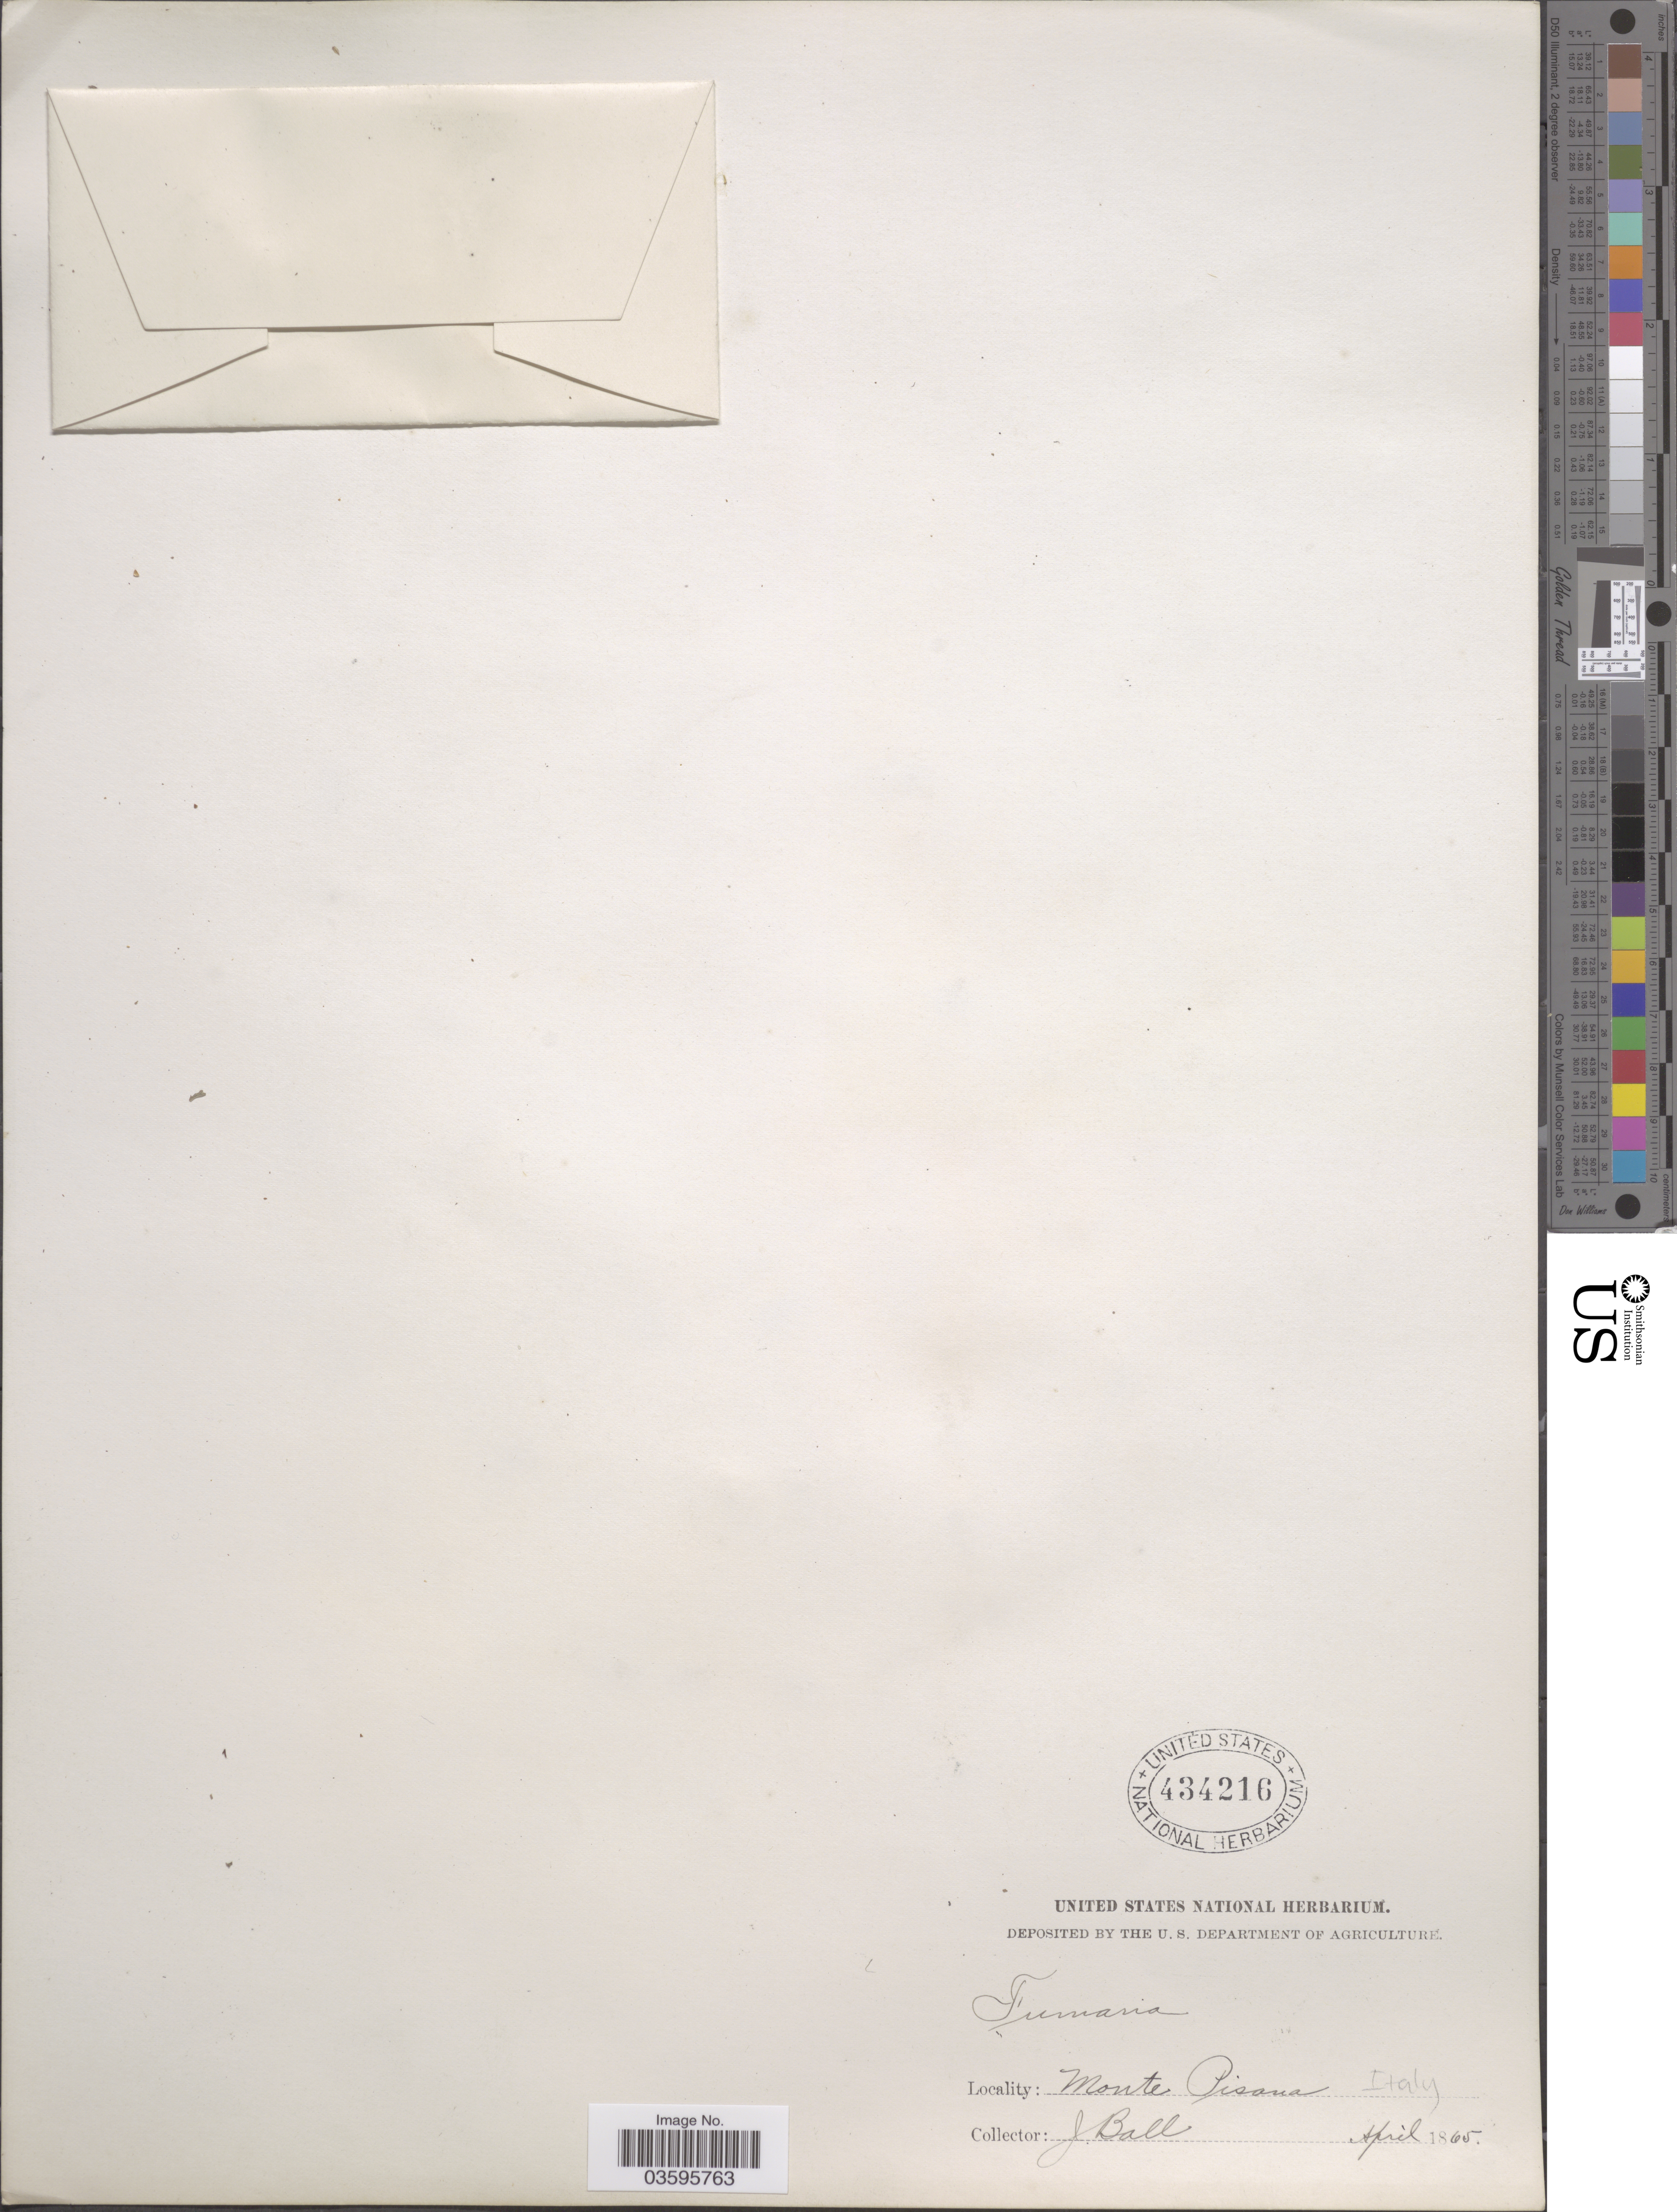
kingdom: Plantae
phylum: Tracheophyta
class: Magnoliopsida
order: Ranunculales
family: Papaveraceae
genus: Fumaria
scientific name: Fumaria sp.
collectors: J. Ball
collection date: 1865-04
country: Italy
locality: Monte Pisana.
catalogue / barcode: US 434216